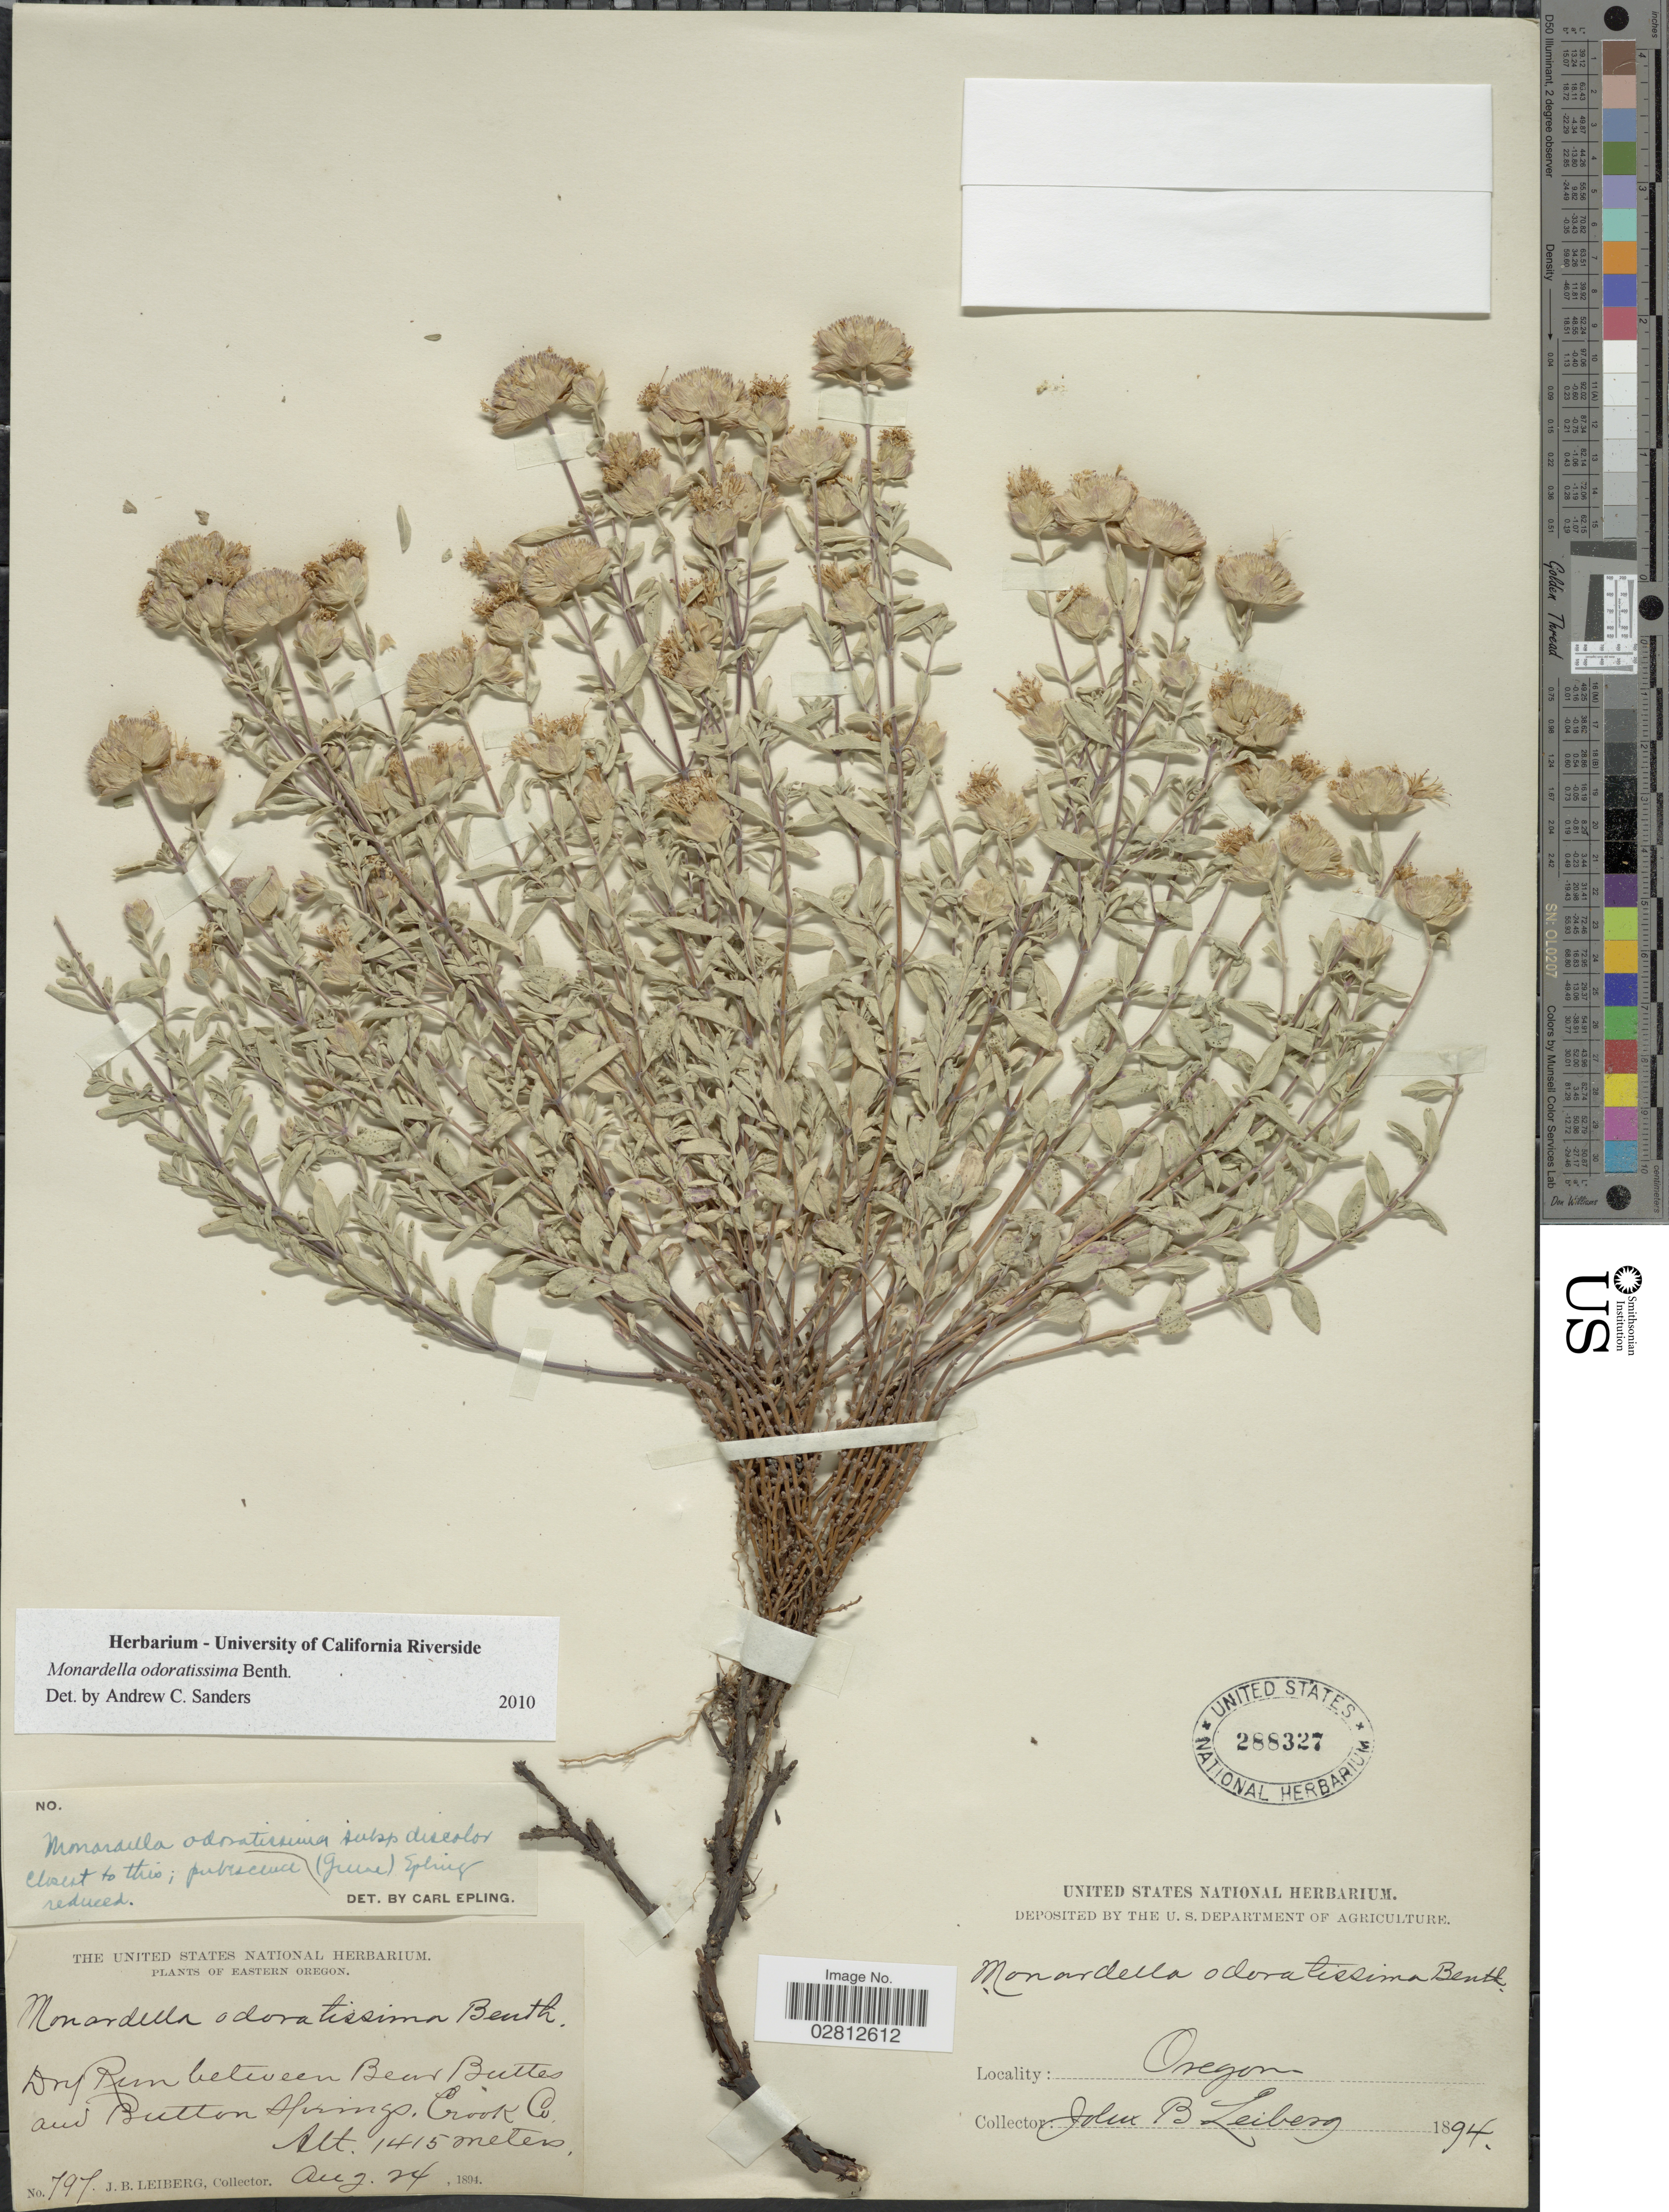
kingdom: Plantae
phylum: Tracheophyta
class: Magnoliopsida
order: Lamiales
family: Lamiaceae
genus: Monardella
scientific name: Monardella odoratissima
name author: Benth.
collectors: J. B. Leiberg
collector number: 797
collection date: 1894-08-24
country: United States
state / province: Oregon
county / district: Crook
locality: Eastern Oregon, near Dry Rim between Bear Buttes and Button Springs, Crook Co.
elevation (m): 1415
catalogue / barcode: US 288327